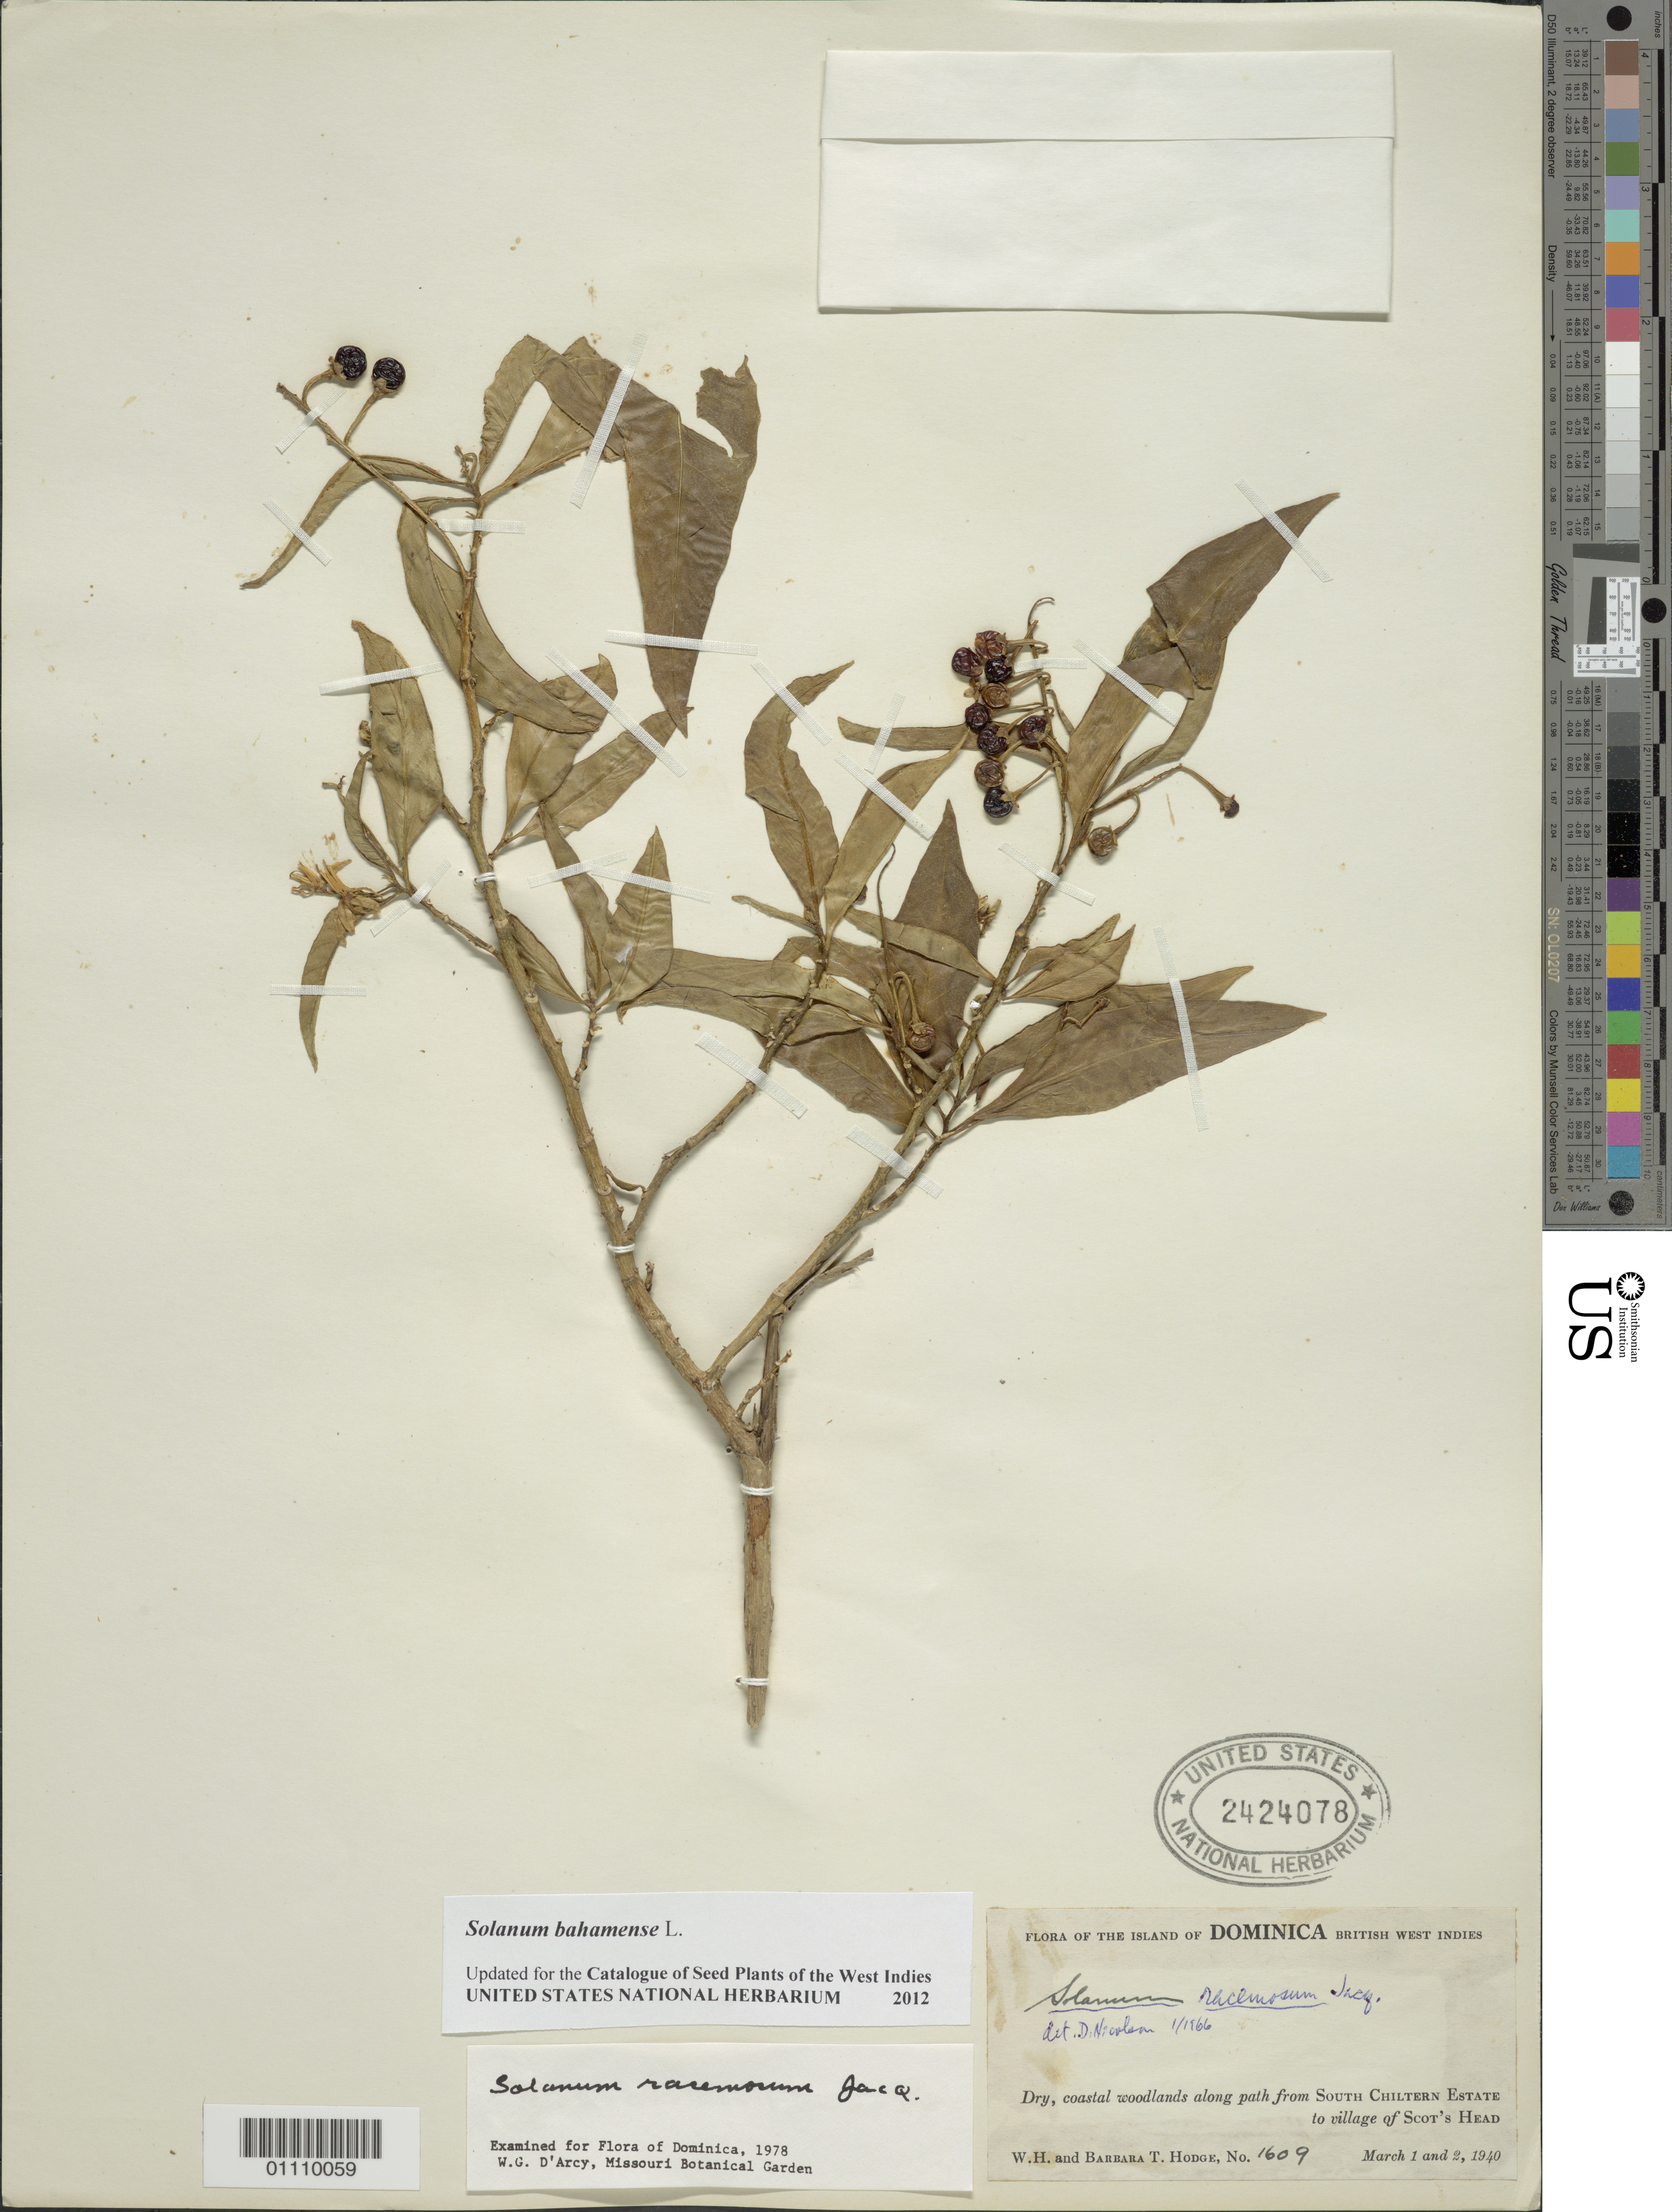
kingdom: Plantae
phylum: Tracheophyta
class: Magnoliopsida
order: Solanales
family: Solanaceae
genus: Solanum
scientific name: Solanum bahamense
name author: L.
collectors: W. Hodge & B. Hodge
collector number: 1609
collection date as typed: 01 Mar 1940 and 02 Mar 1940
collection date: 1940-03-01,1940-03-02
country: Dominica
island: Dominica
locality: South Chiltern Estate to village of Scot's Head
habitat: Dry, coastal woodlands along path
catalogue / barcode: US 2424078